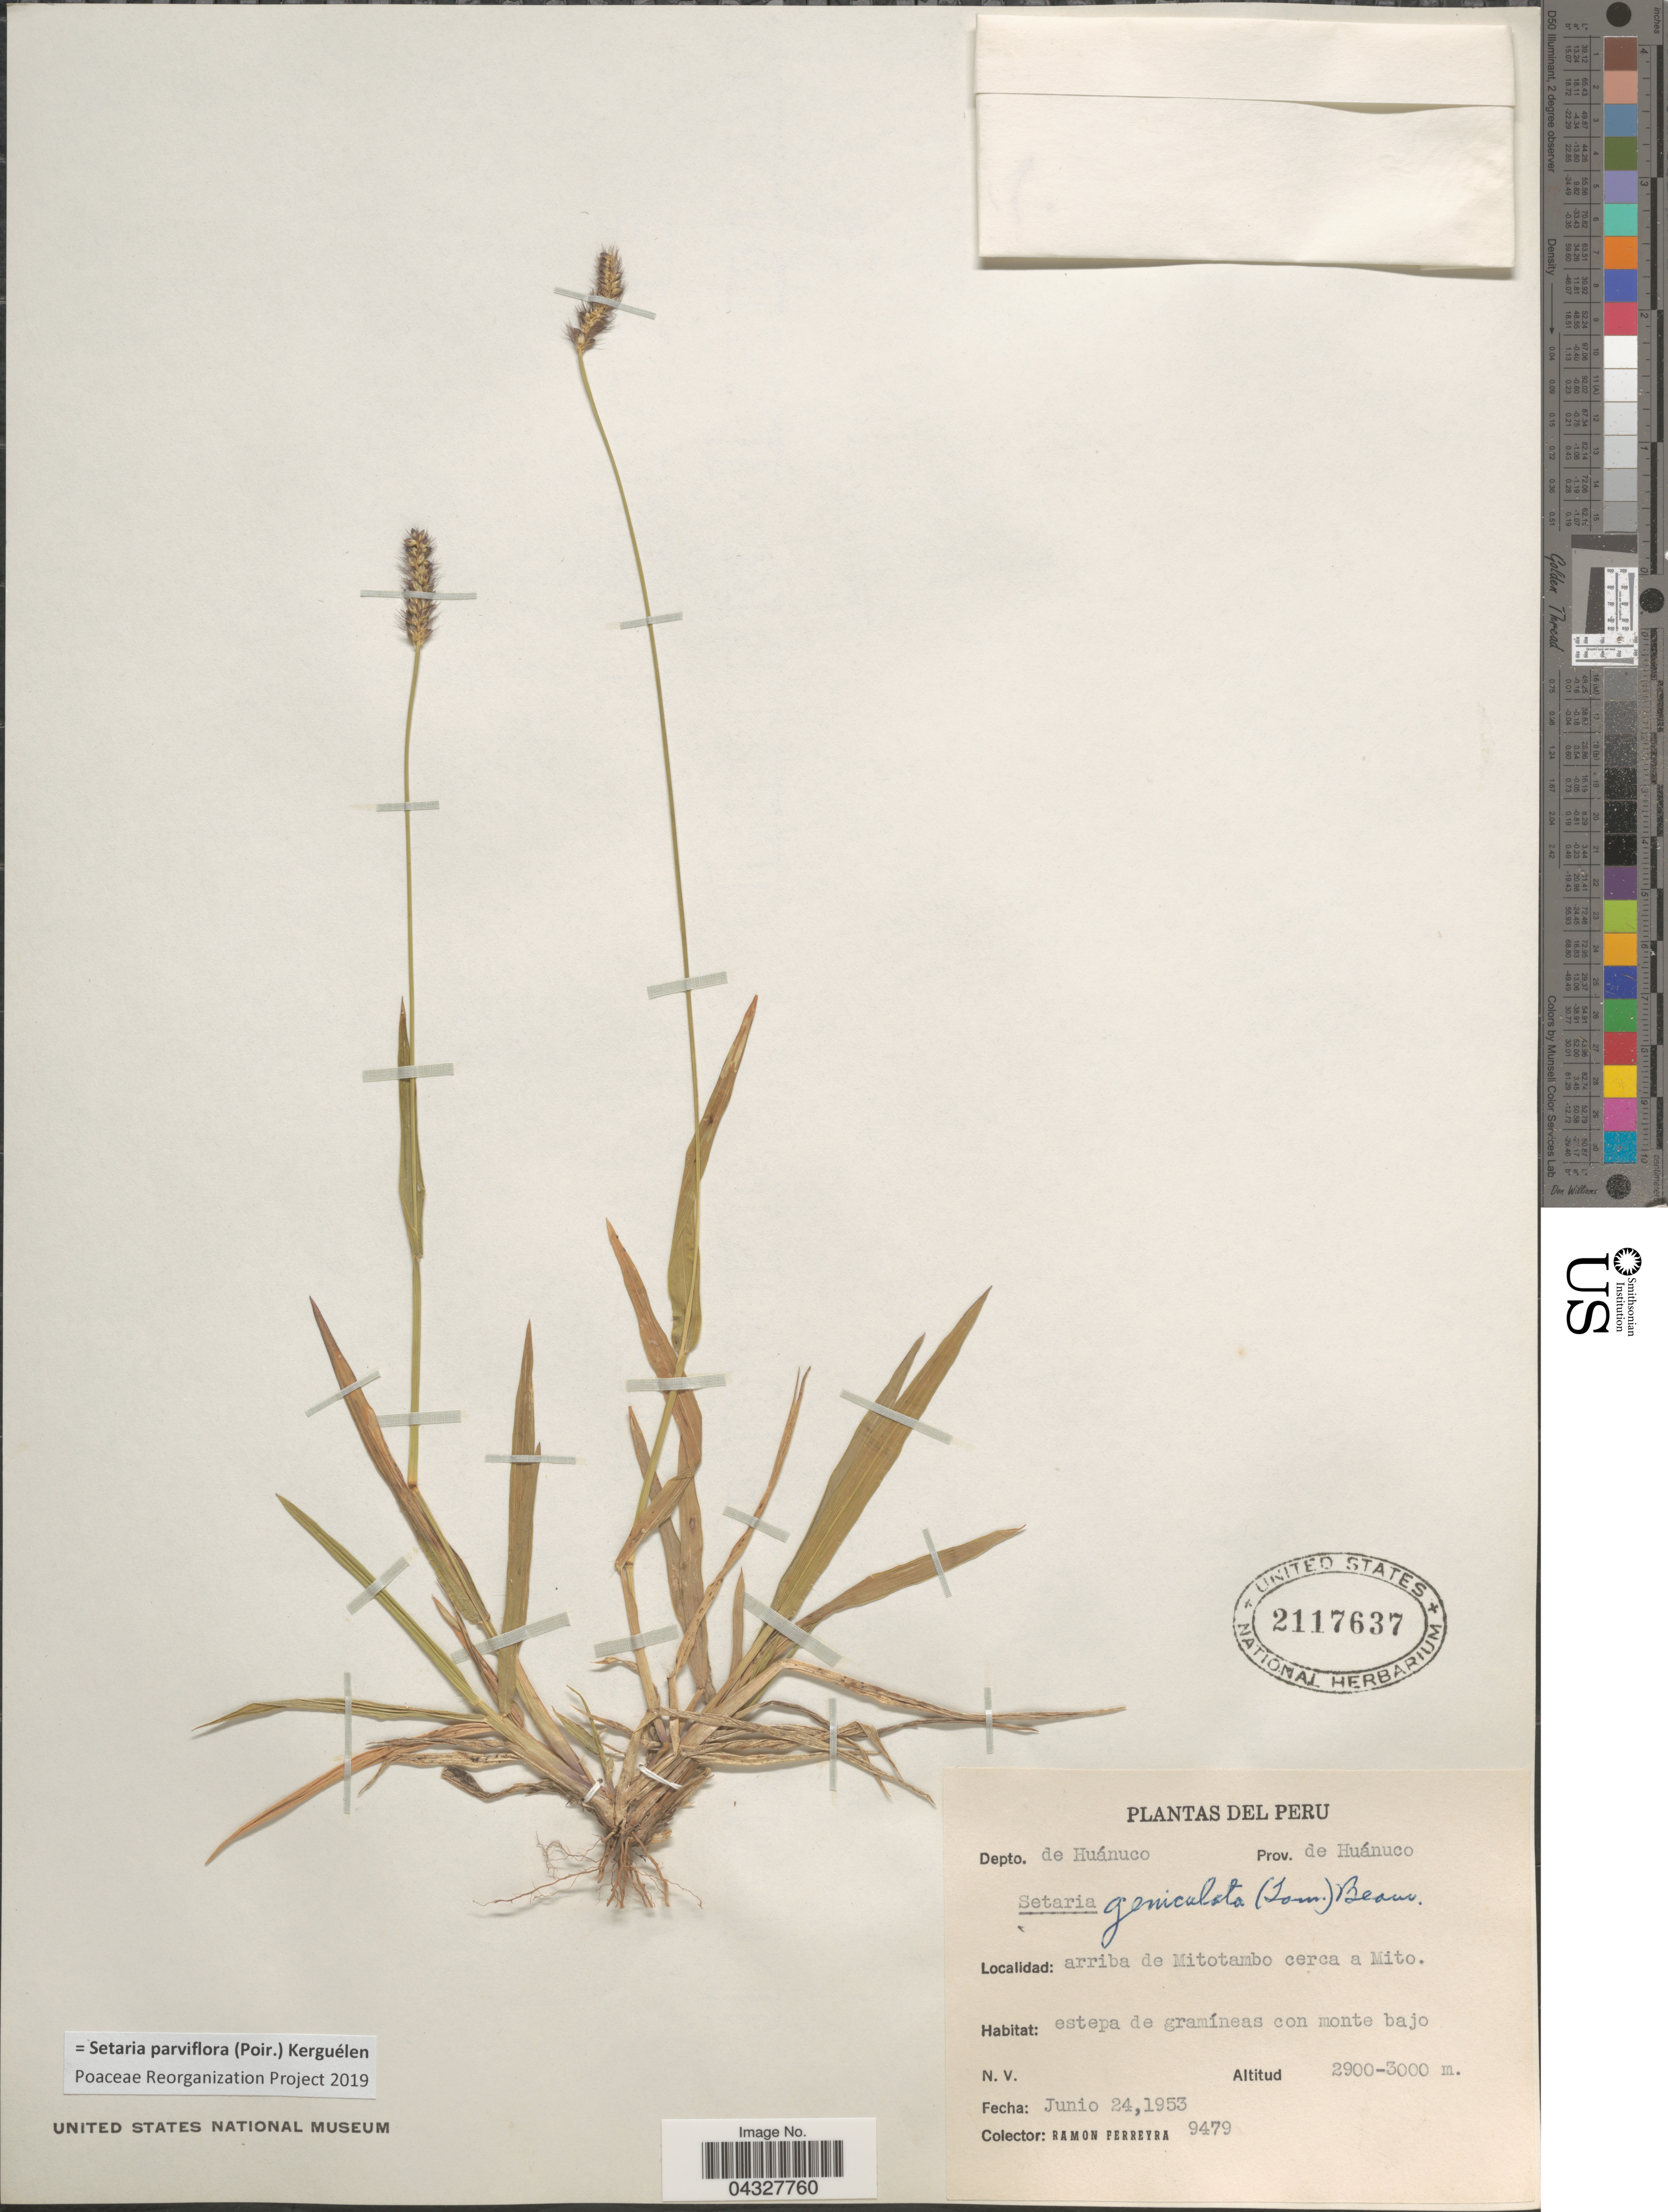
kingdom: Plantae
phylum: Tracheophyta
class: Liliopsida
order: Poales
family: Poaceae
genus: Setaria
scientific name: Setaria parviflora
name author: (Poir.) Kerguélen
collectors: R. A. Ferreyra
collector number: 9479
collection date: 1953-06-24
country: Peru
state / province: Huánuco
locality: Depto. de Huánuco, Prov. de Huánuco. Arriba de Mitotambo cerca a Mito.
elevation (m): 2900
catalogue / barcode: US 2117637